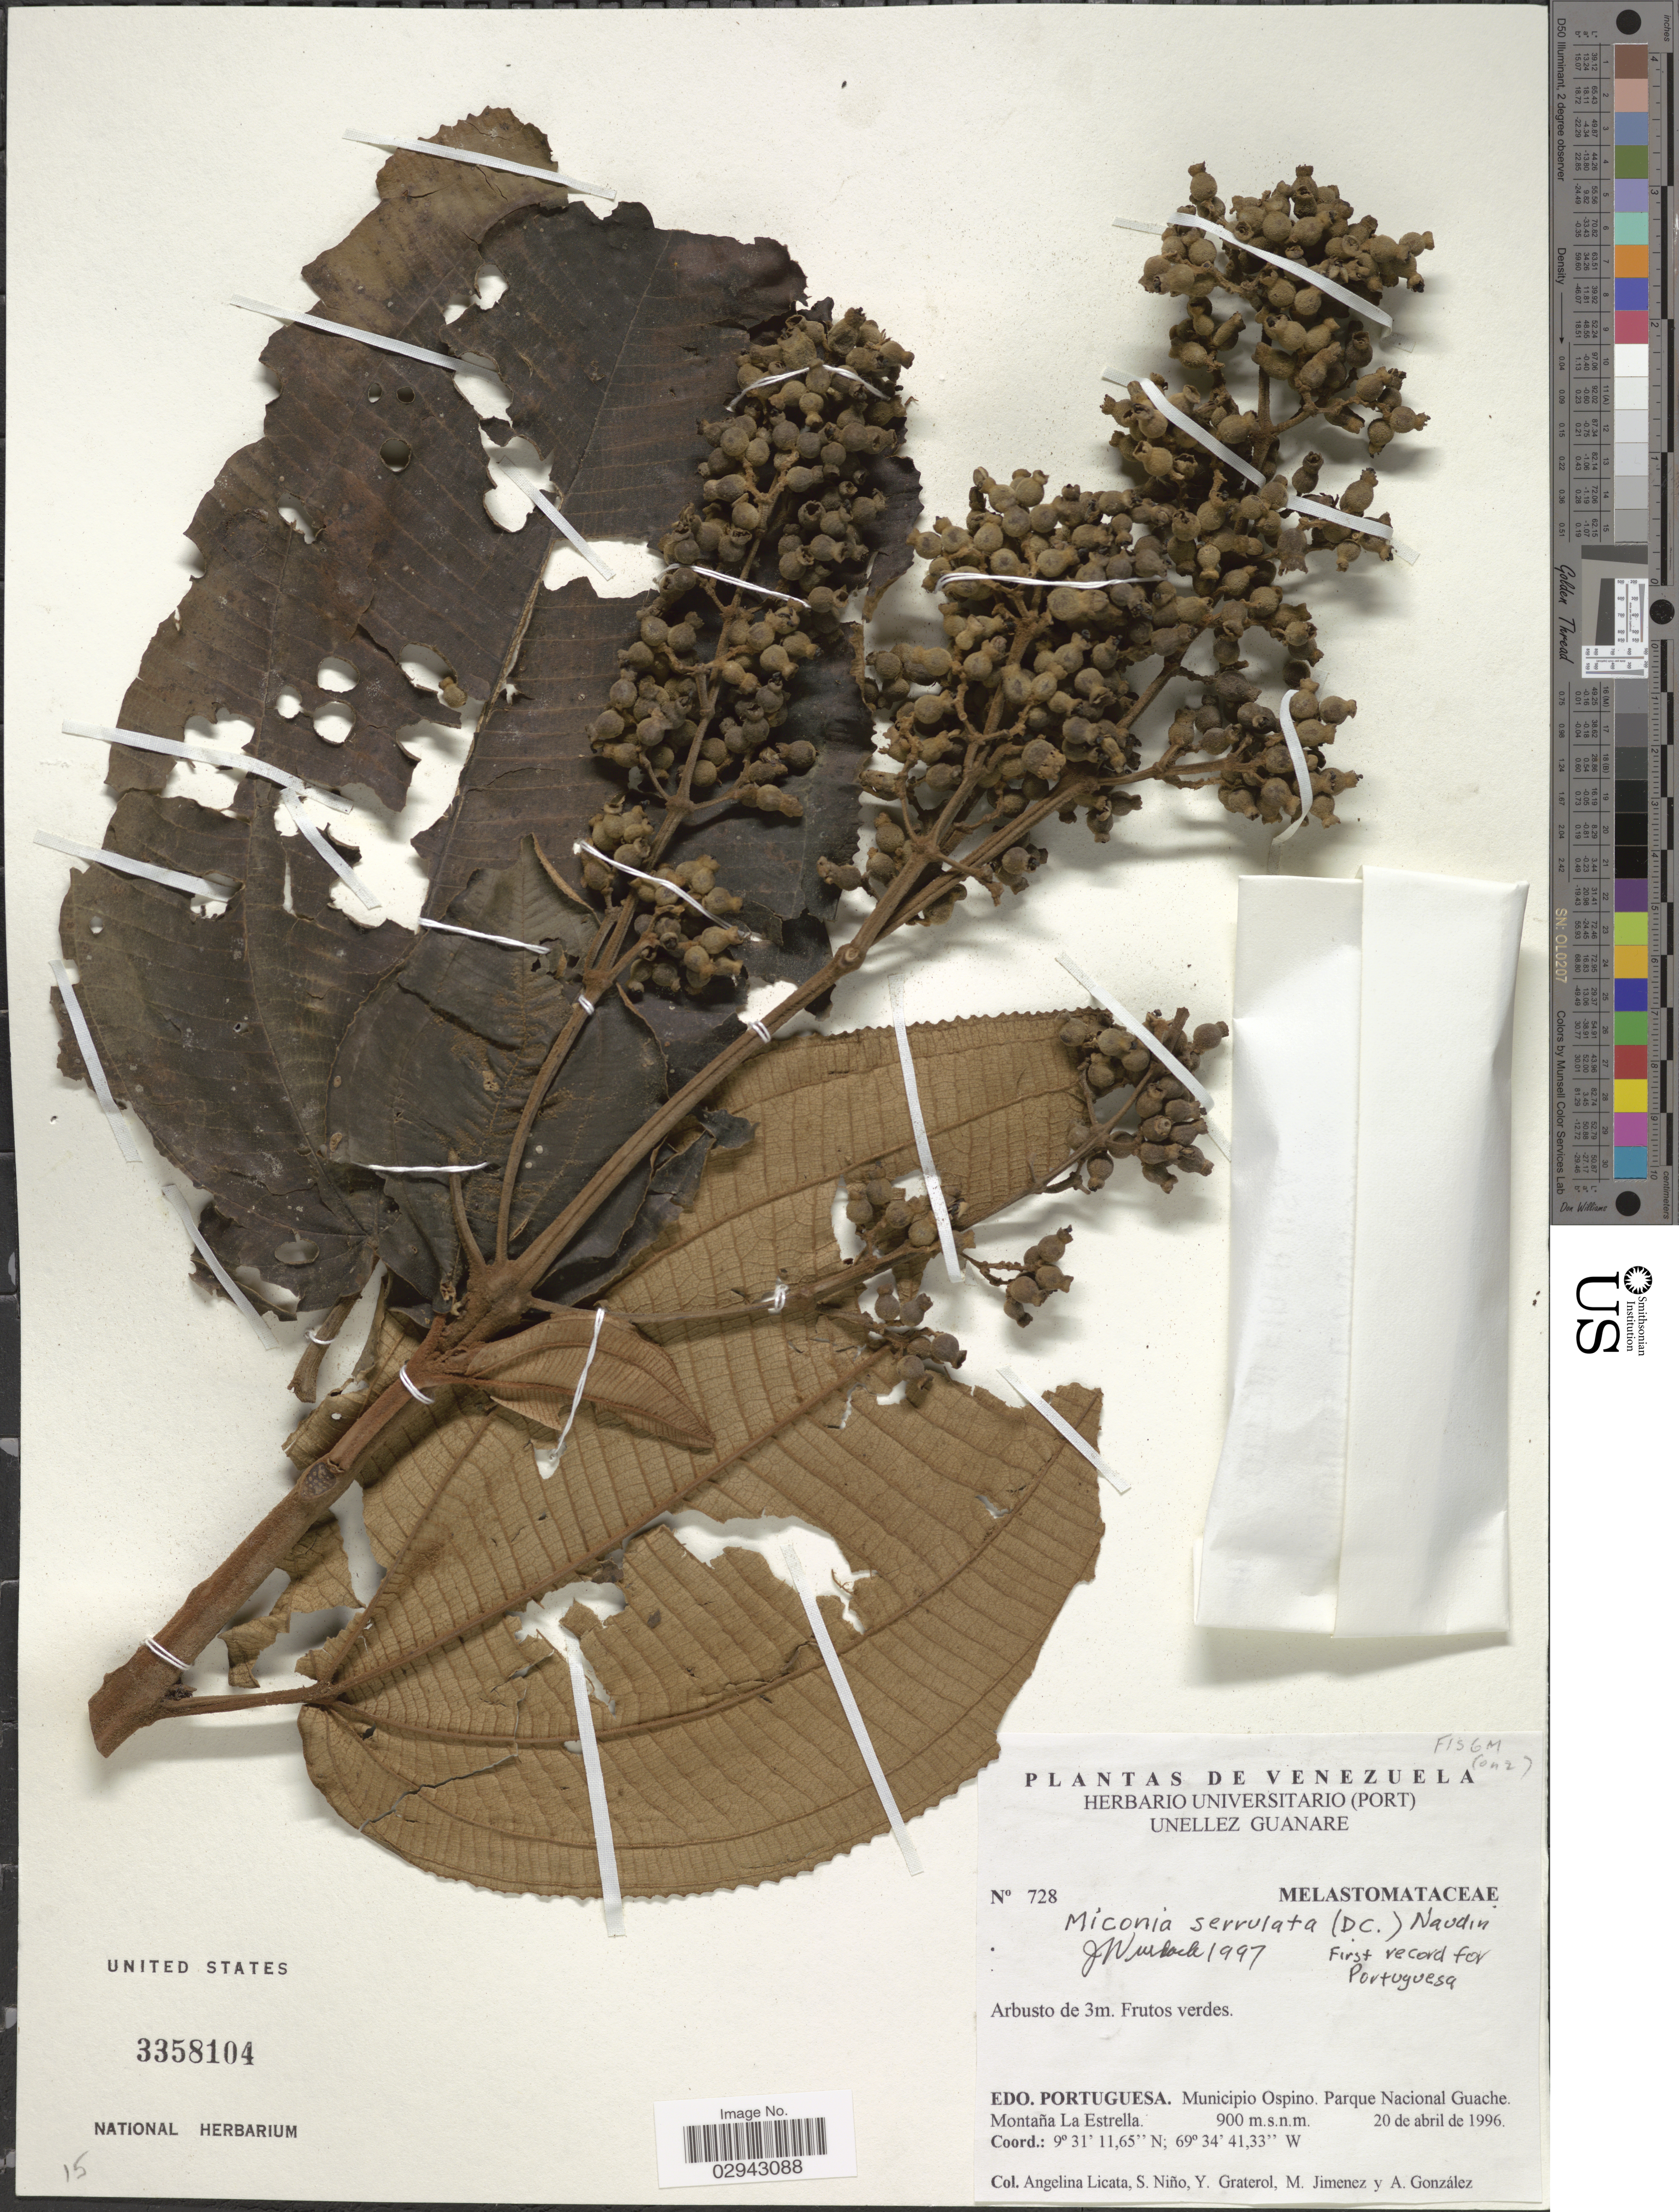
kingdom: Plantae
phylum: Tracheophyta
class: Magnoliopsida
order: Myrtales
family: Melastomataceae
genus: Miconia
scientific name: Miconia serrulata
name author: (DC.) Naudin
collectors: A. Licata, S. M. Niño, Y. Graterol, M. Jimenez & A. C. González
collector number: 728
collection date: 1996-04-20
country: Venezuela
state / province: Portuguesa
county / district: Ospino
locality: Parque Nacional Guache. Montaña La Estrella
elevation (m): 900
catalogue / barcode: US 3358104